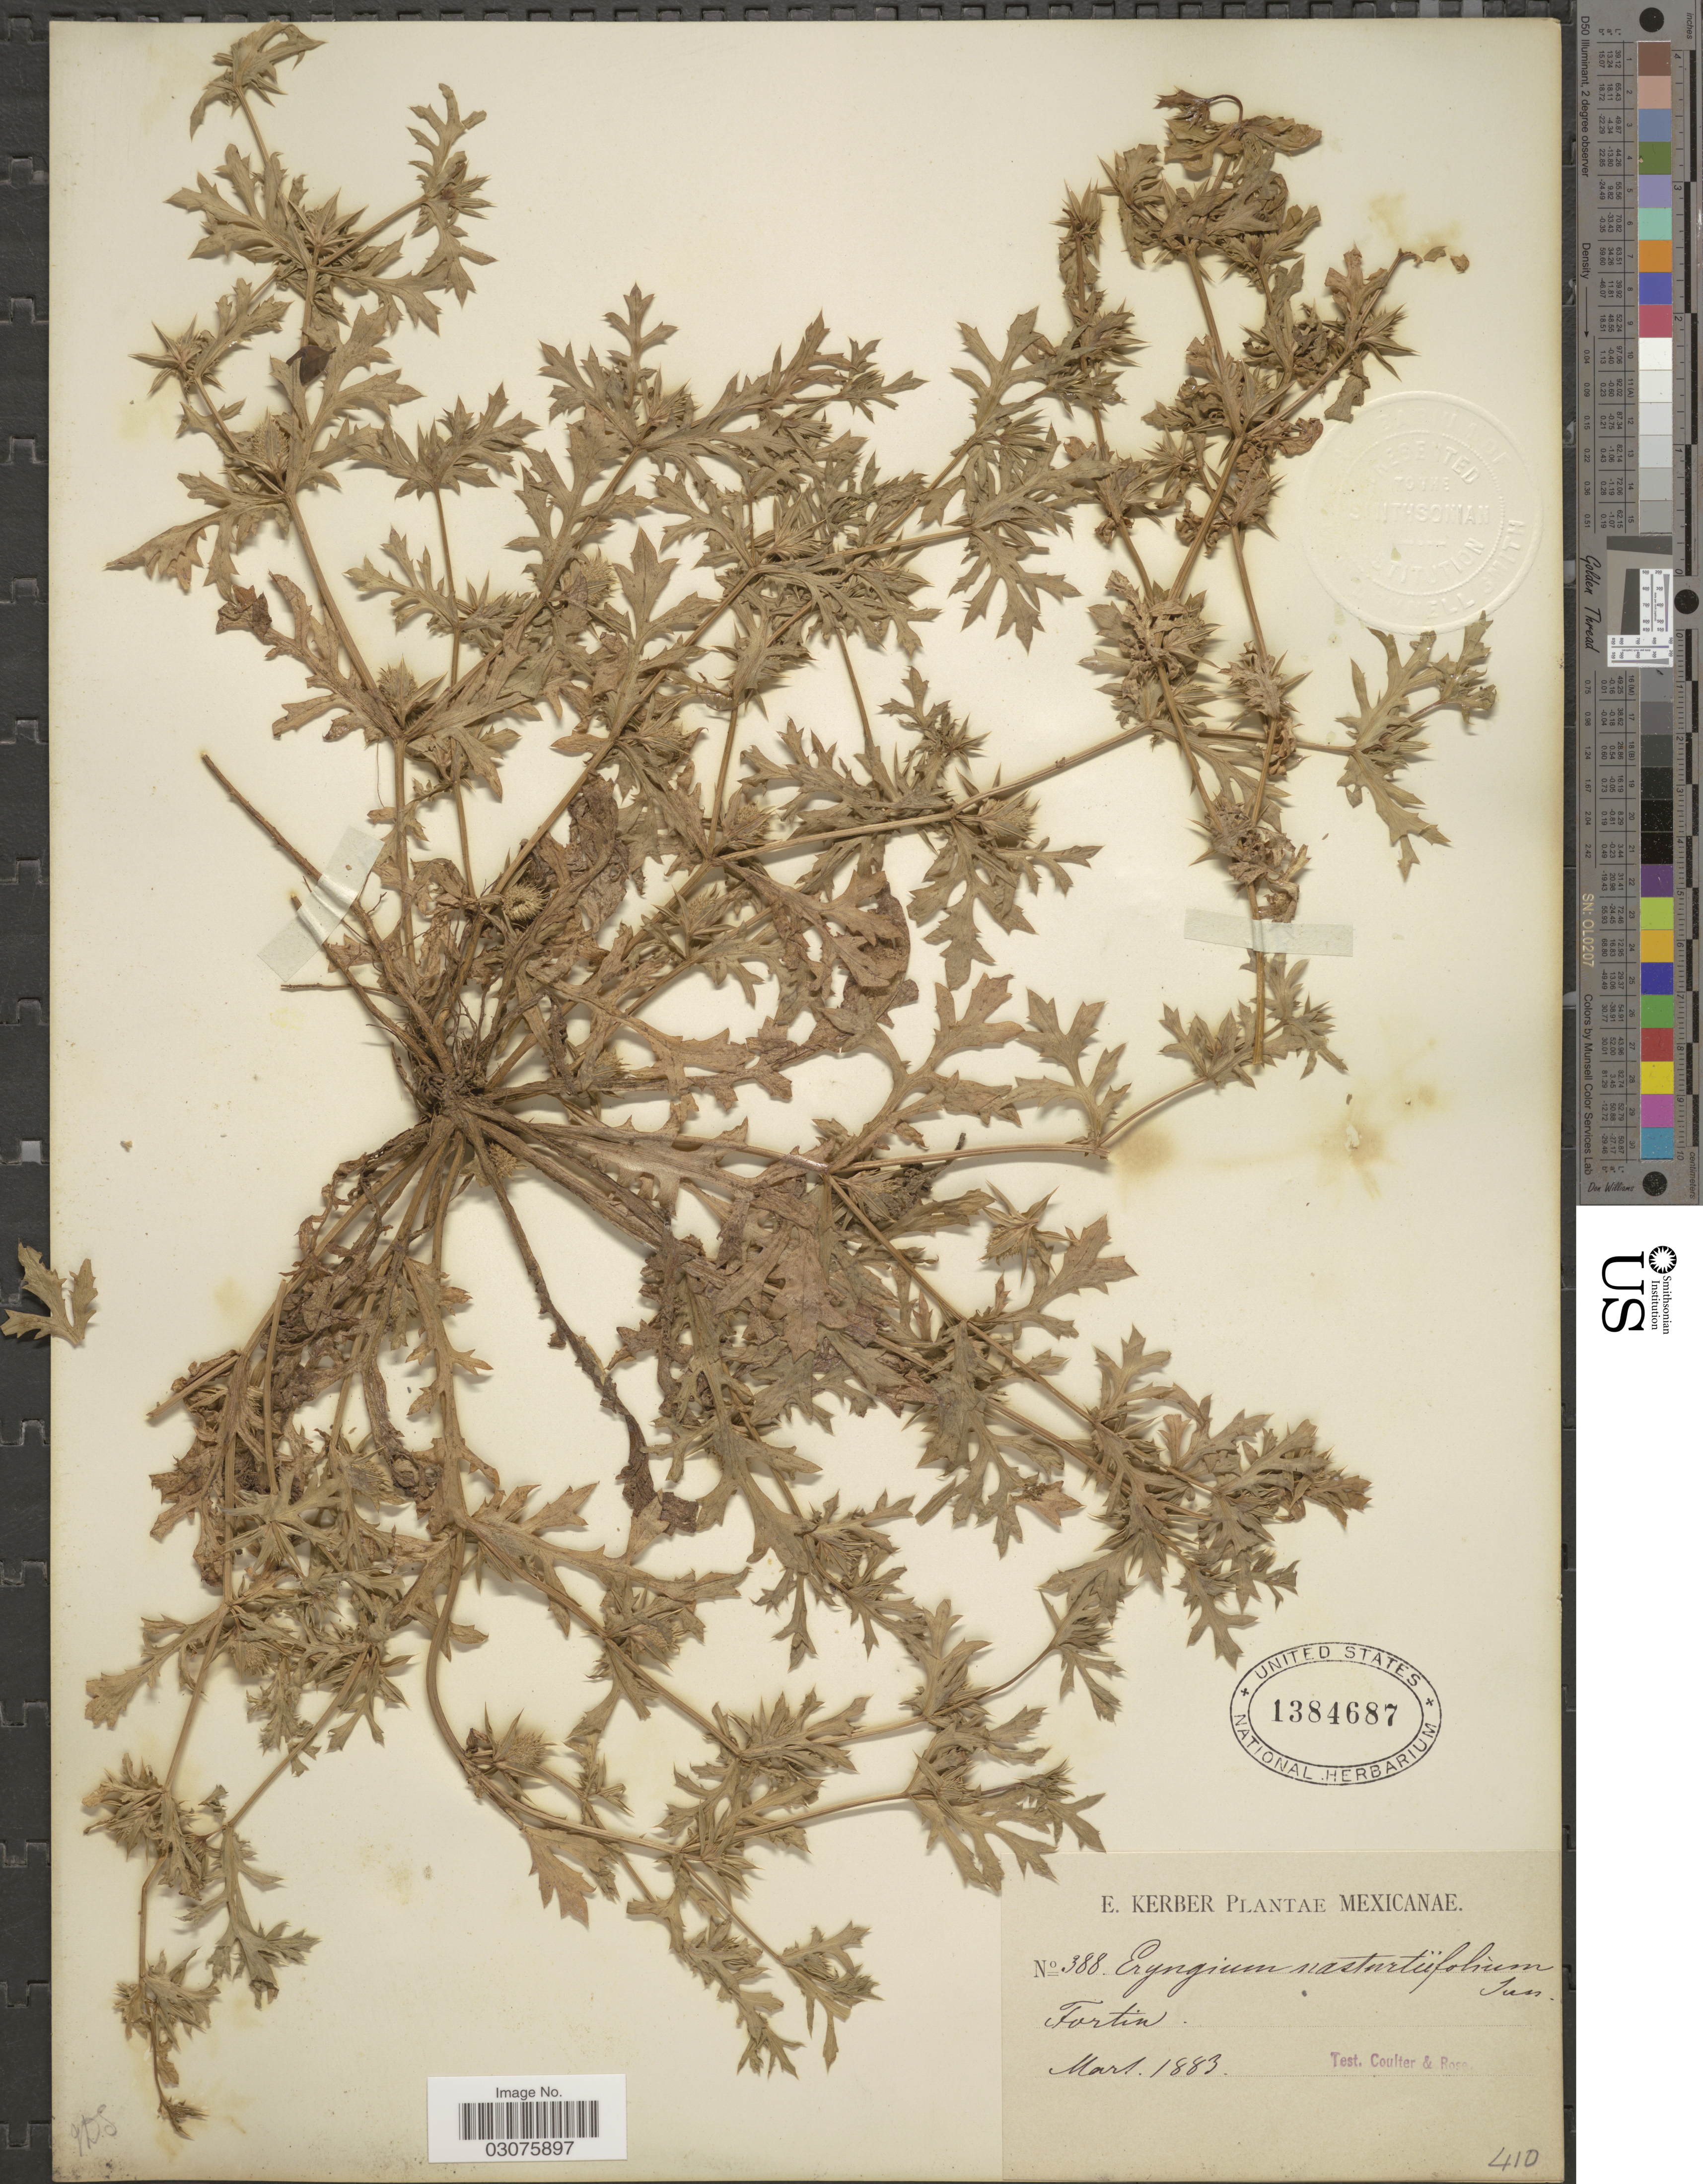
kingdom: Plantae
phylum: Tracheophyta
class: Magnoliopsida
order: Apiales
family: Apiaceae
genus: Eryngium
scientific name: Eryngium nasturtiifolium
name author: Juss. ex F. Delaroche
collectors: E. Kerber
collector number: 388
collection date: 1883-03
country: Mexico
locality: Fortin.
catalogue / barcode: US 1384687